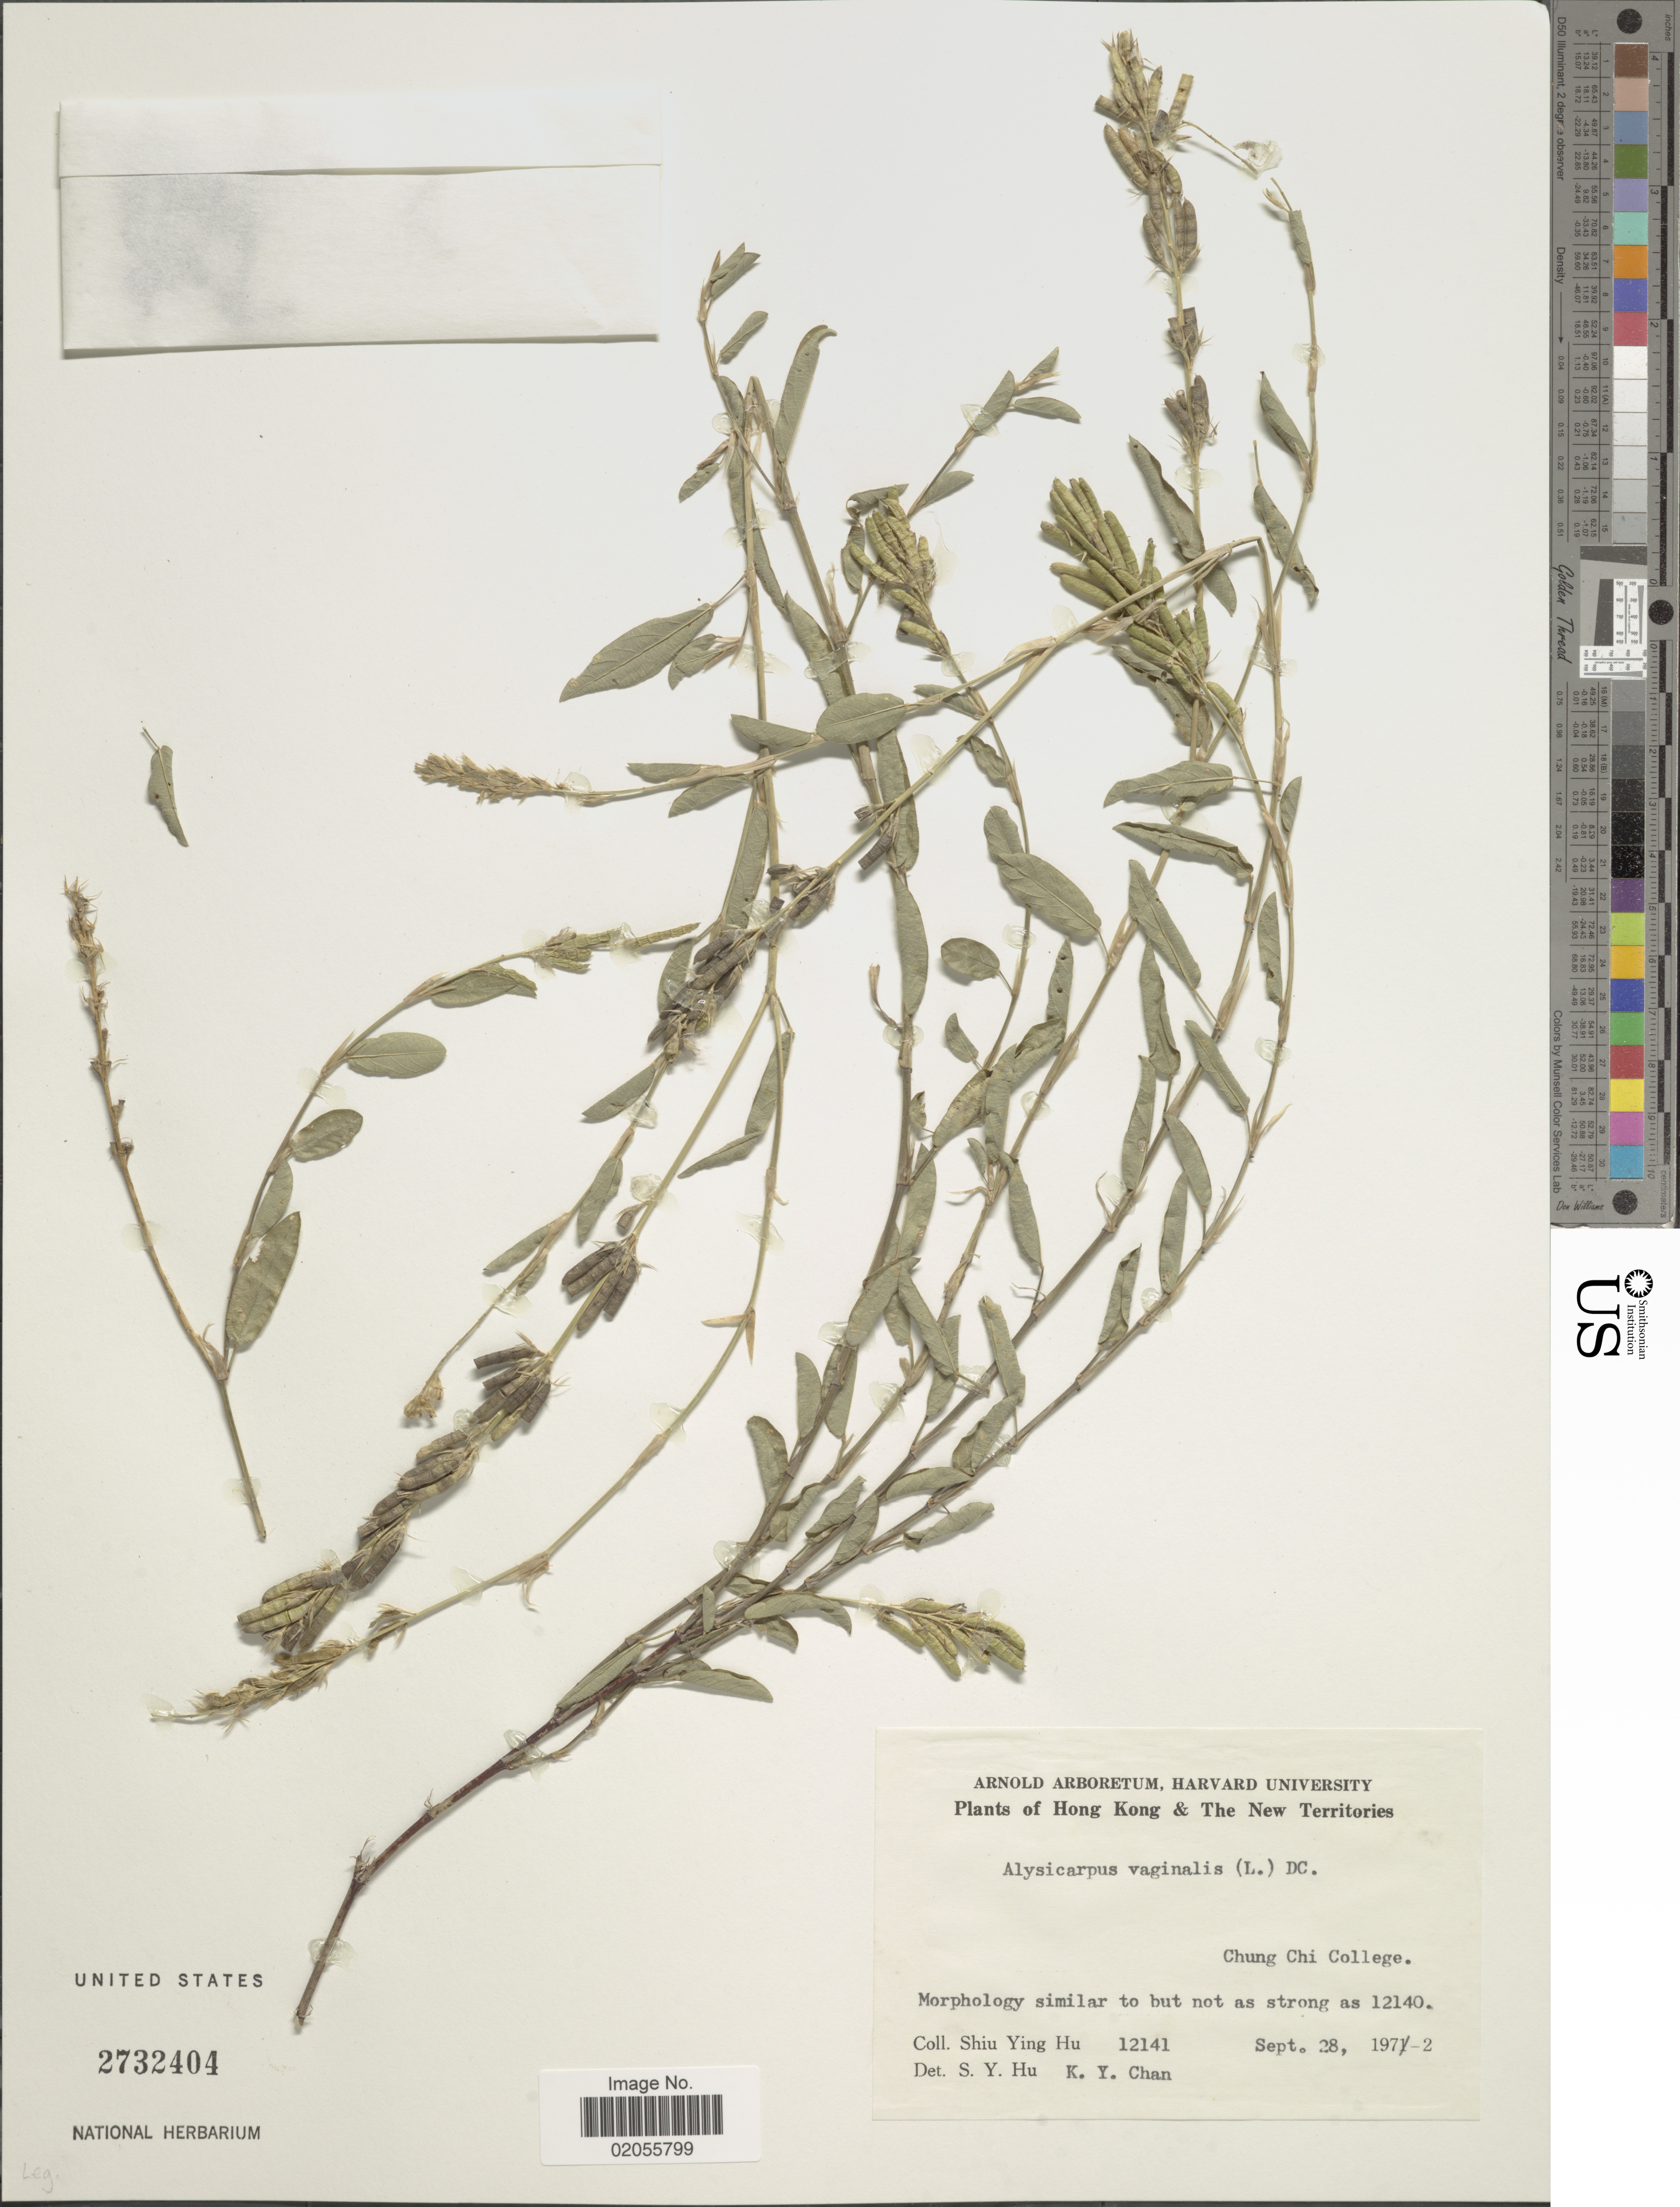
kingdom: Plantae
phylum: Tracheophyta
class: Magnoliopsida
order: Fabales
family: Fabaceae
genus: Alysicarpus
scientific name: Alysicarpus vaginalis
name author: (L.) DC.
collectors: S. Y. Hu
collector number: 12141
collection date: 1972-09-28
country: China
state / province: Hong Kong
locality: The New Territories, Chung Chi College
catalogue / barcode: US 2732404